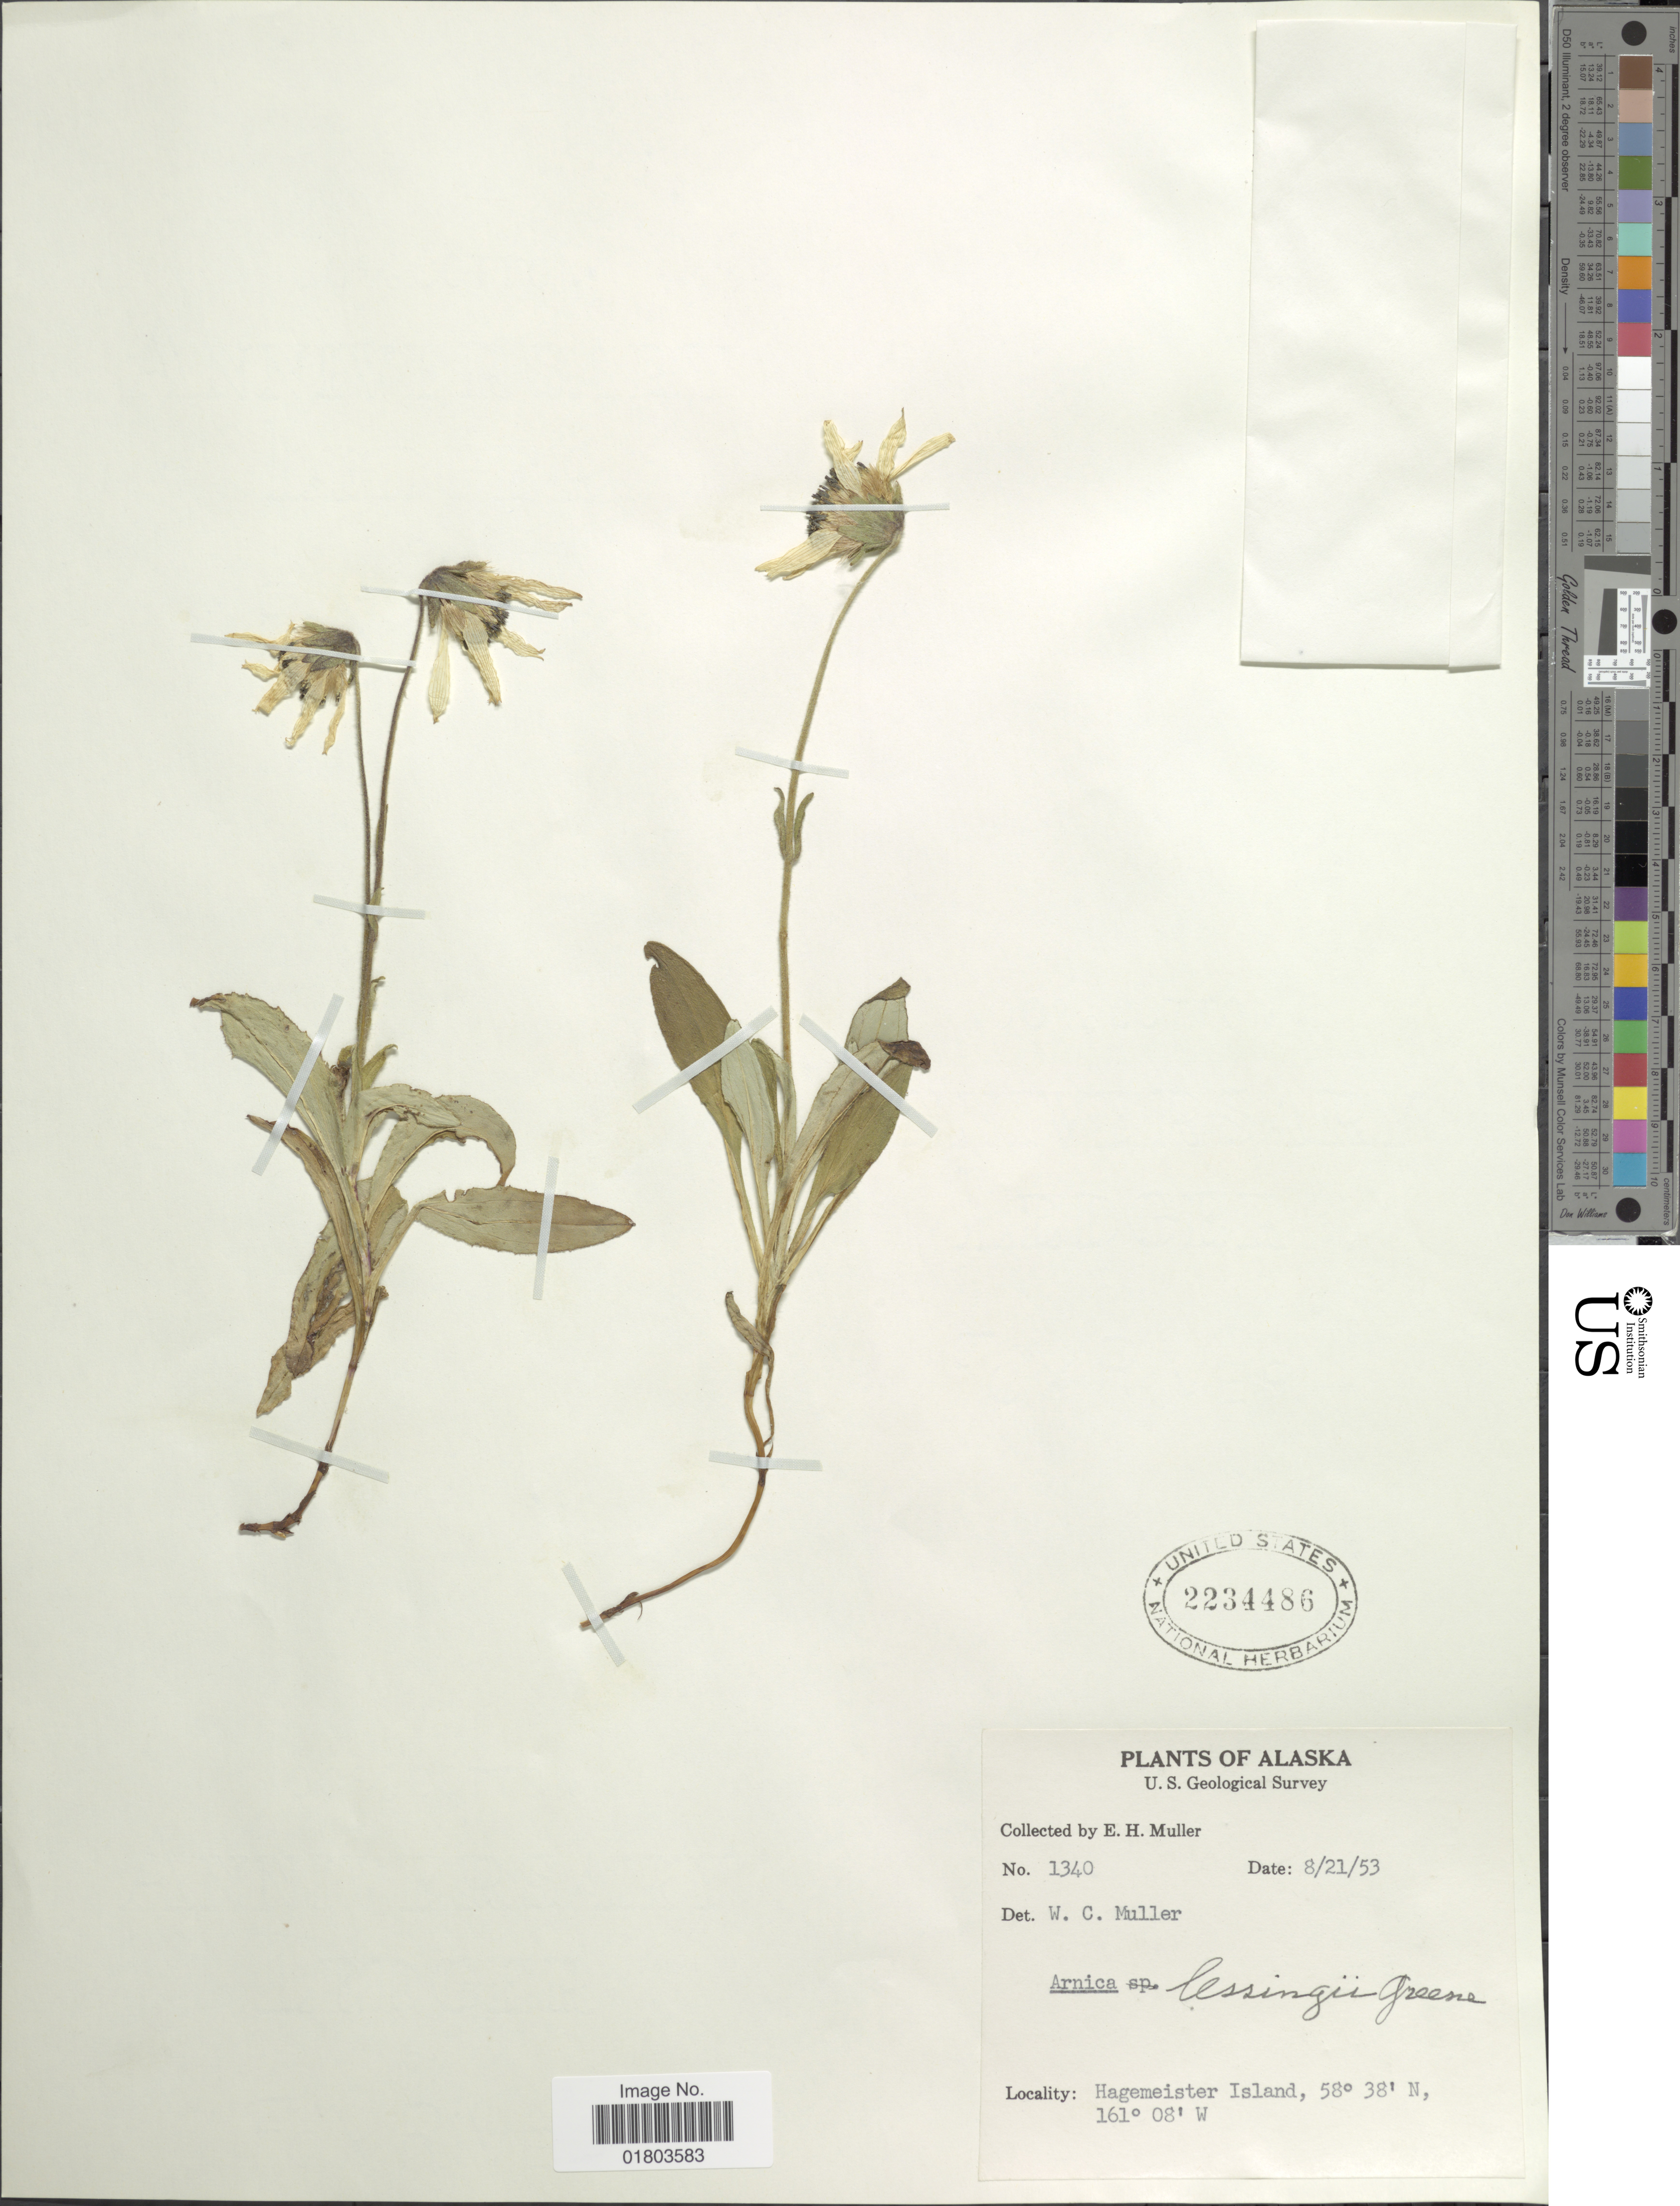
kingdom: Plantae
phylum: Tracheophyta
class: Magnoliopsida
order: Asterales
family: Asteraceae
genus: Arnica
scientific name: Arnica lessingii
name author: (Torr. & A. Gray) Greene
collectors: E. H. Muller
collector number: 1340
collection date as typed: Transcribed d/m/y: 21/8/53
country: United States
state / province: Alaska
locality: Hagemeister Island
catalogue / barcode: US 2234486